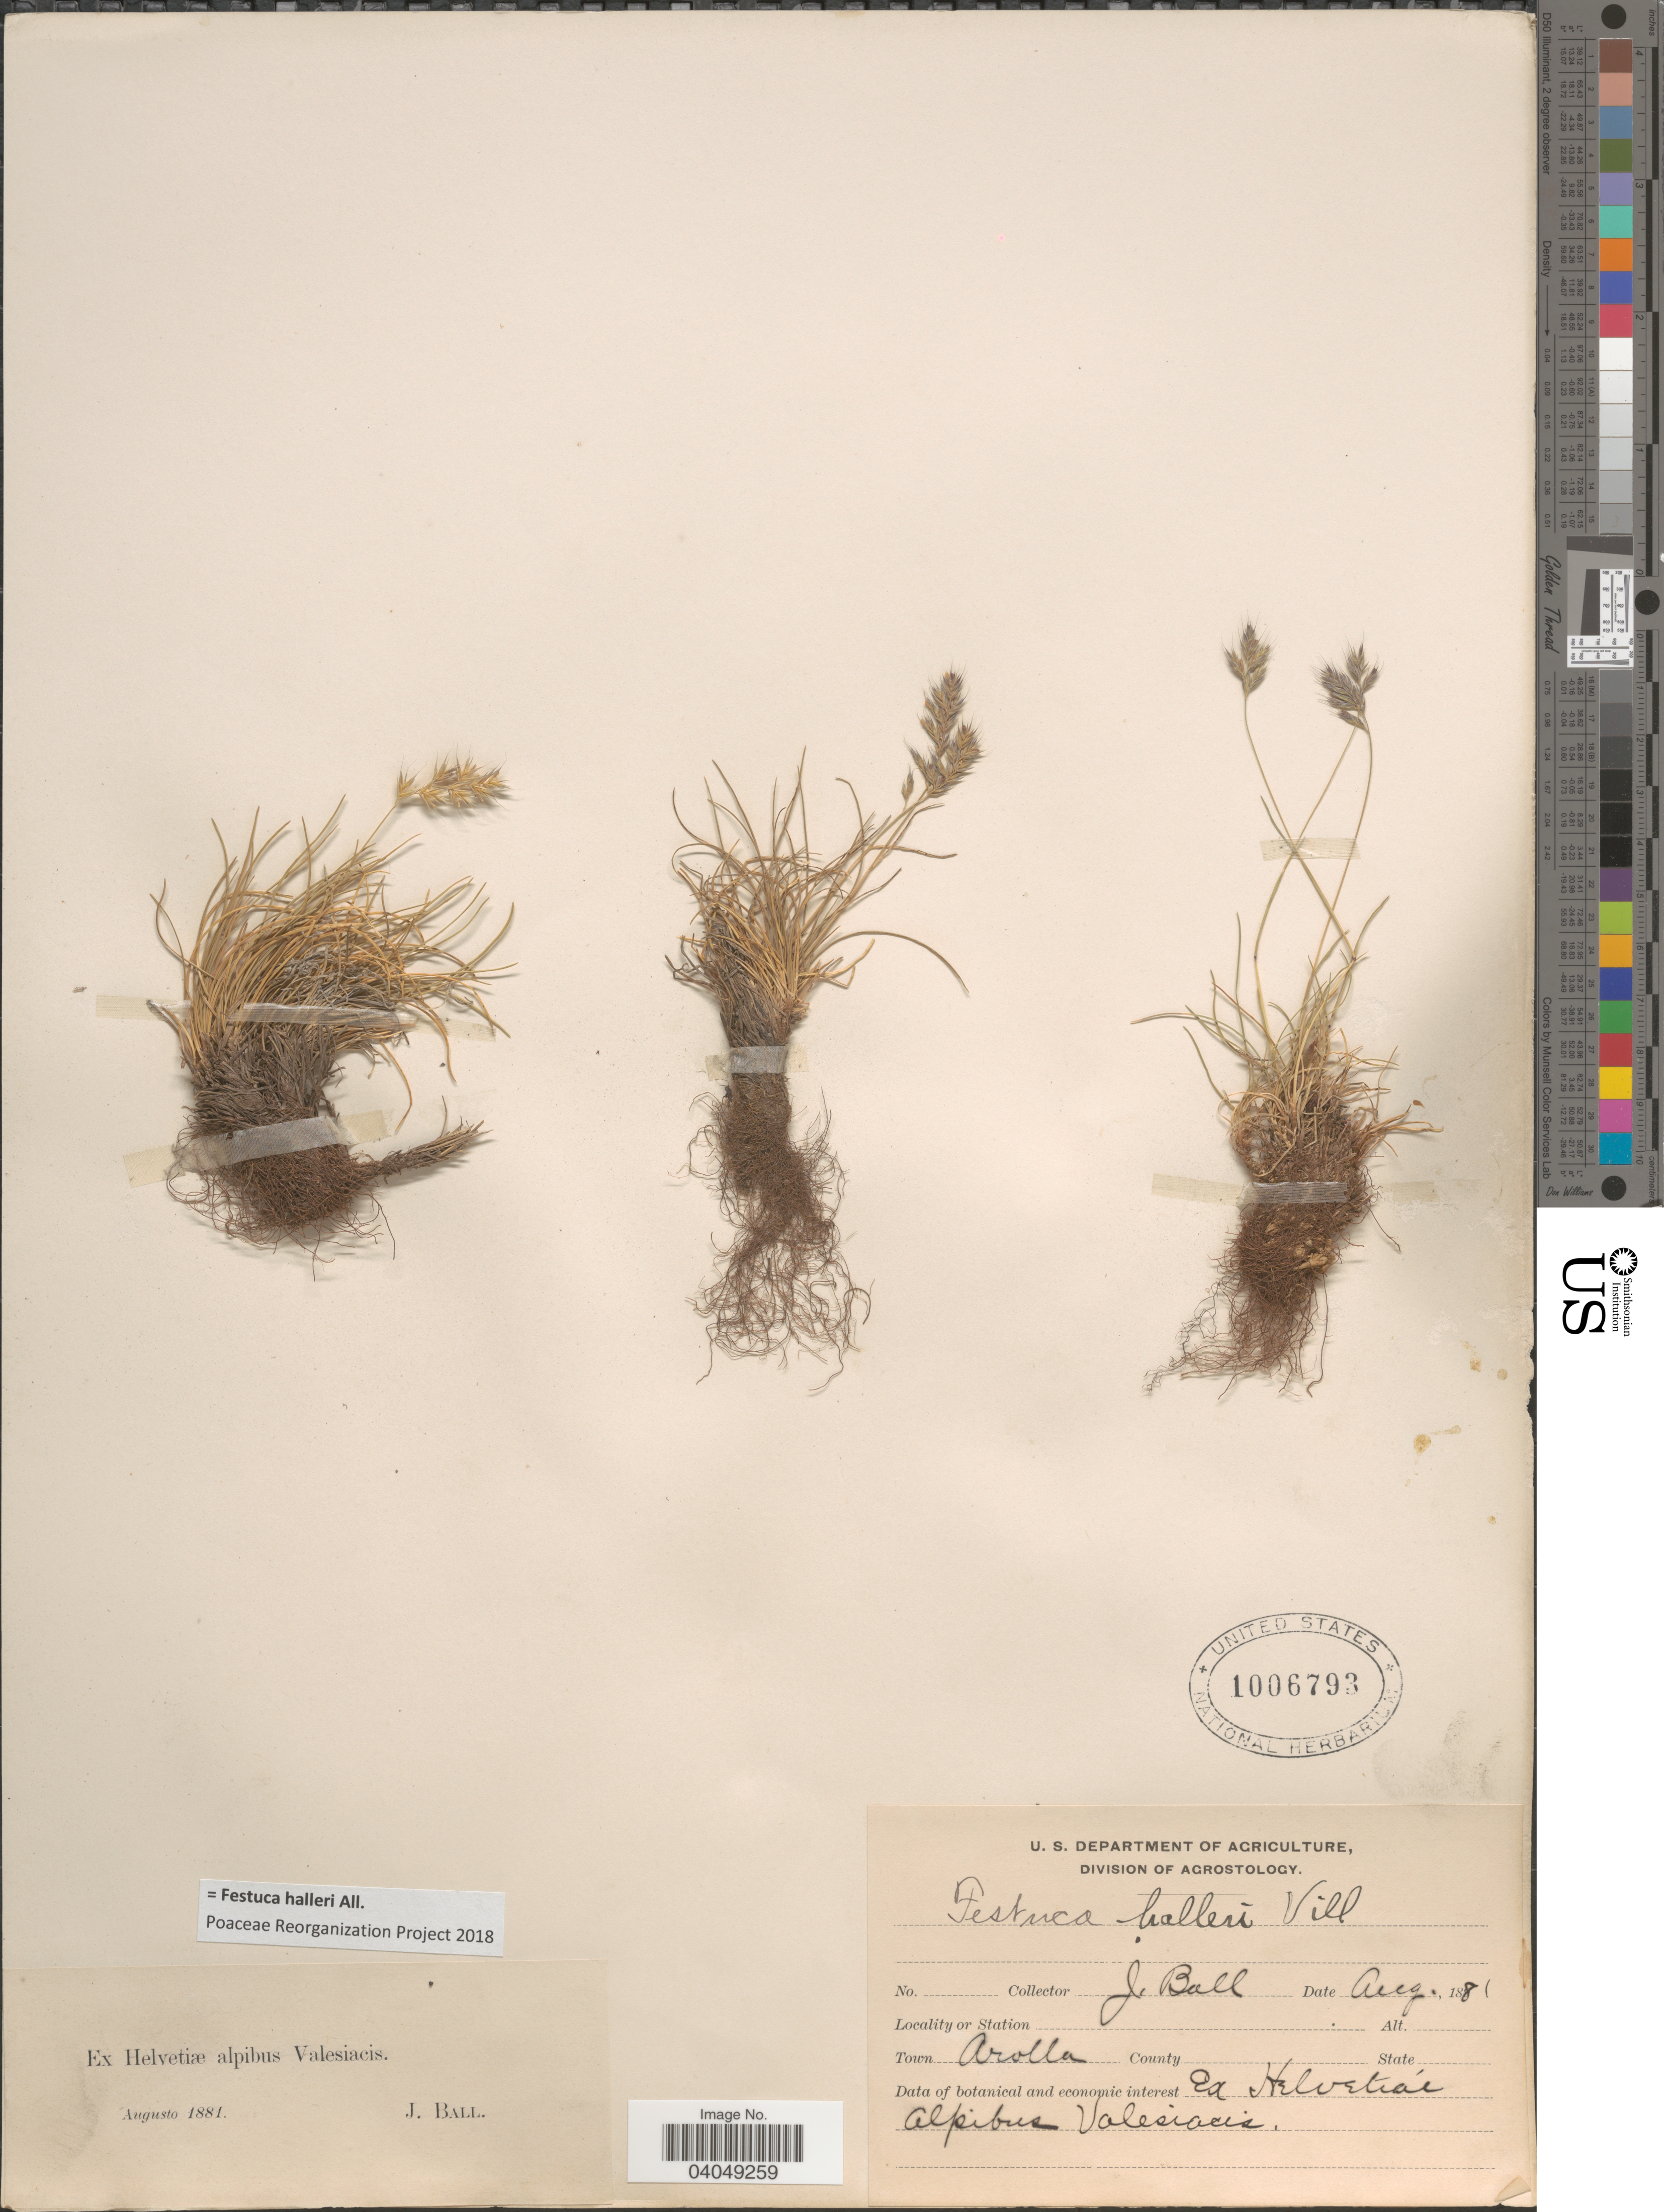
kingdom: Plantae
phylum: Tracheophyta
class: Liliopsida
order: Poales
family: Poaceae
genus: Festuca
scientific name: Festuca halleri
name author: All.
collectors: J. Ball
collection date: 1881-08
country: Switzerland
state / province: Valais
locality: Town. Arolla. Ex Helvetiæ alpibus Valesiacis.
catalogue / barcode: US 1006793